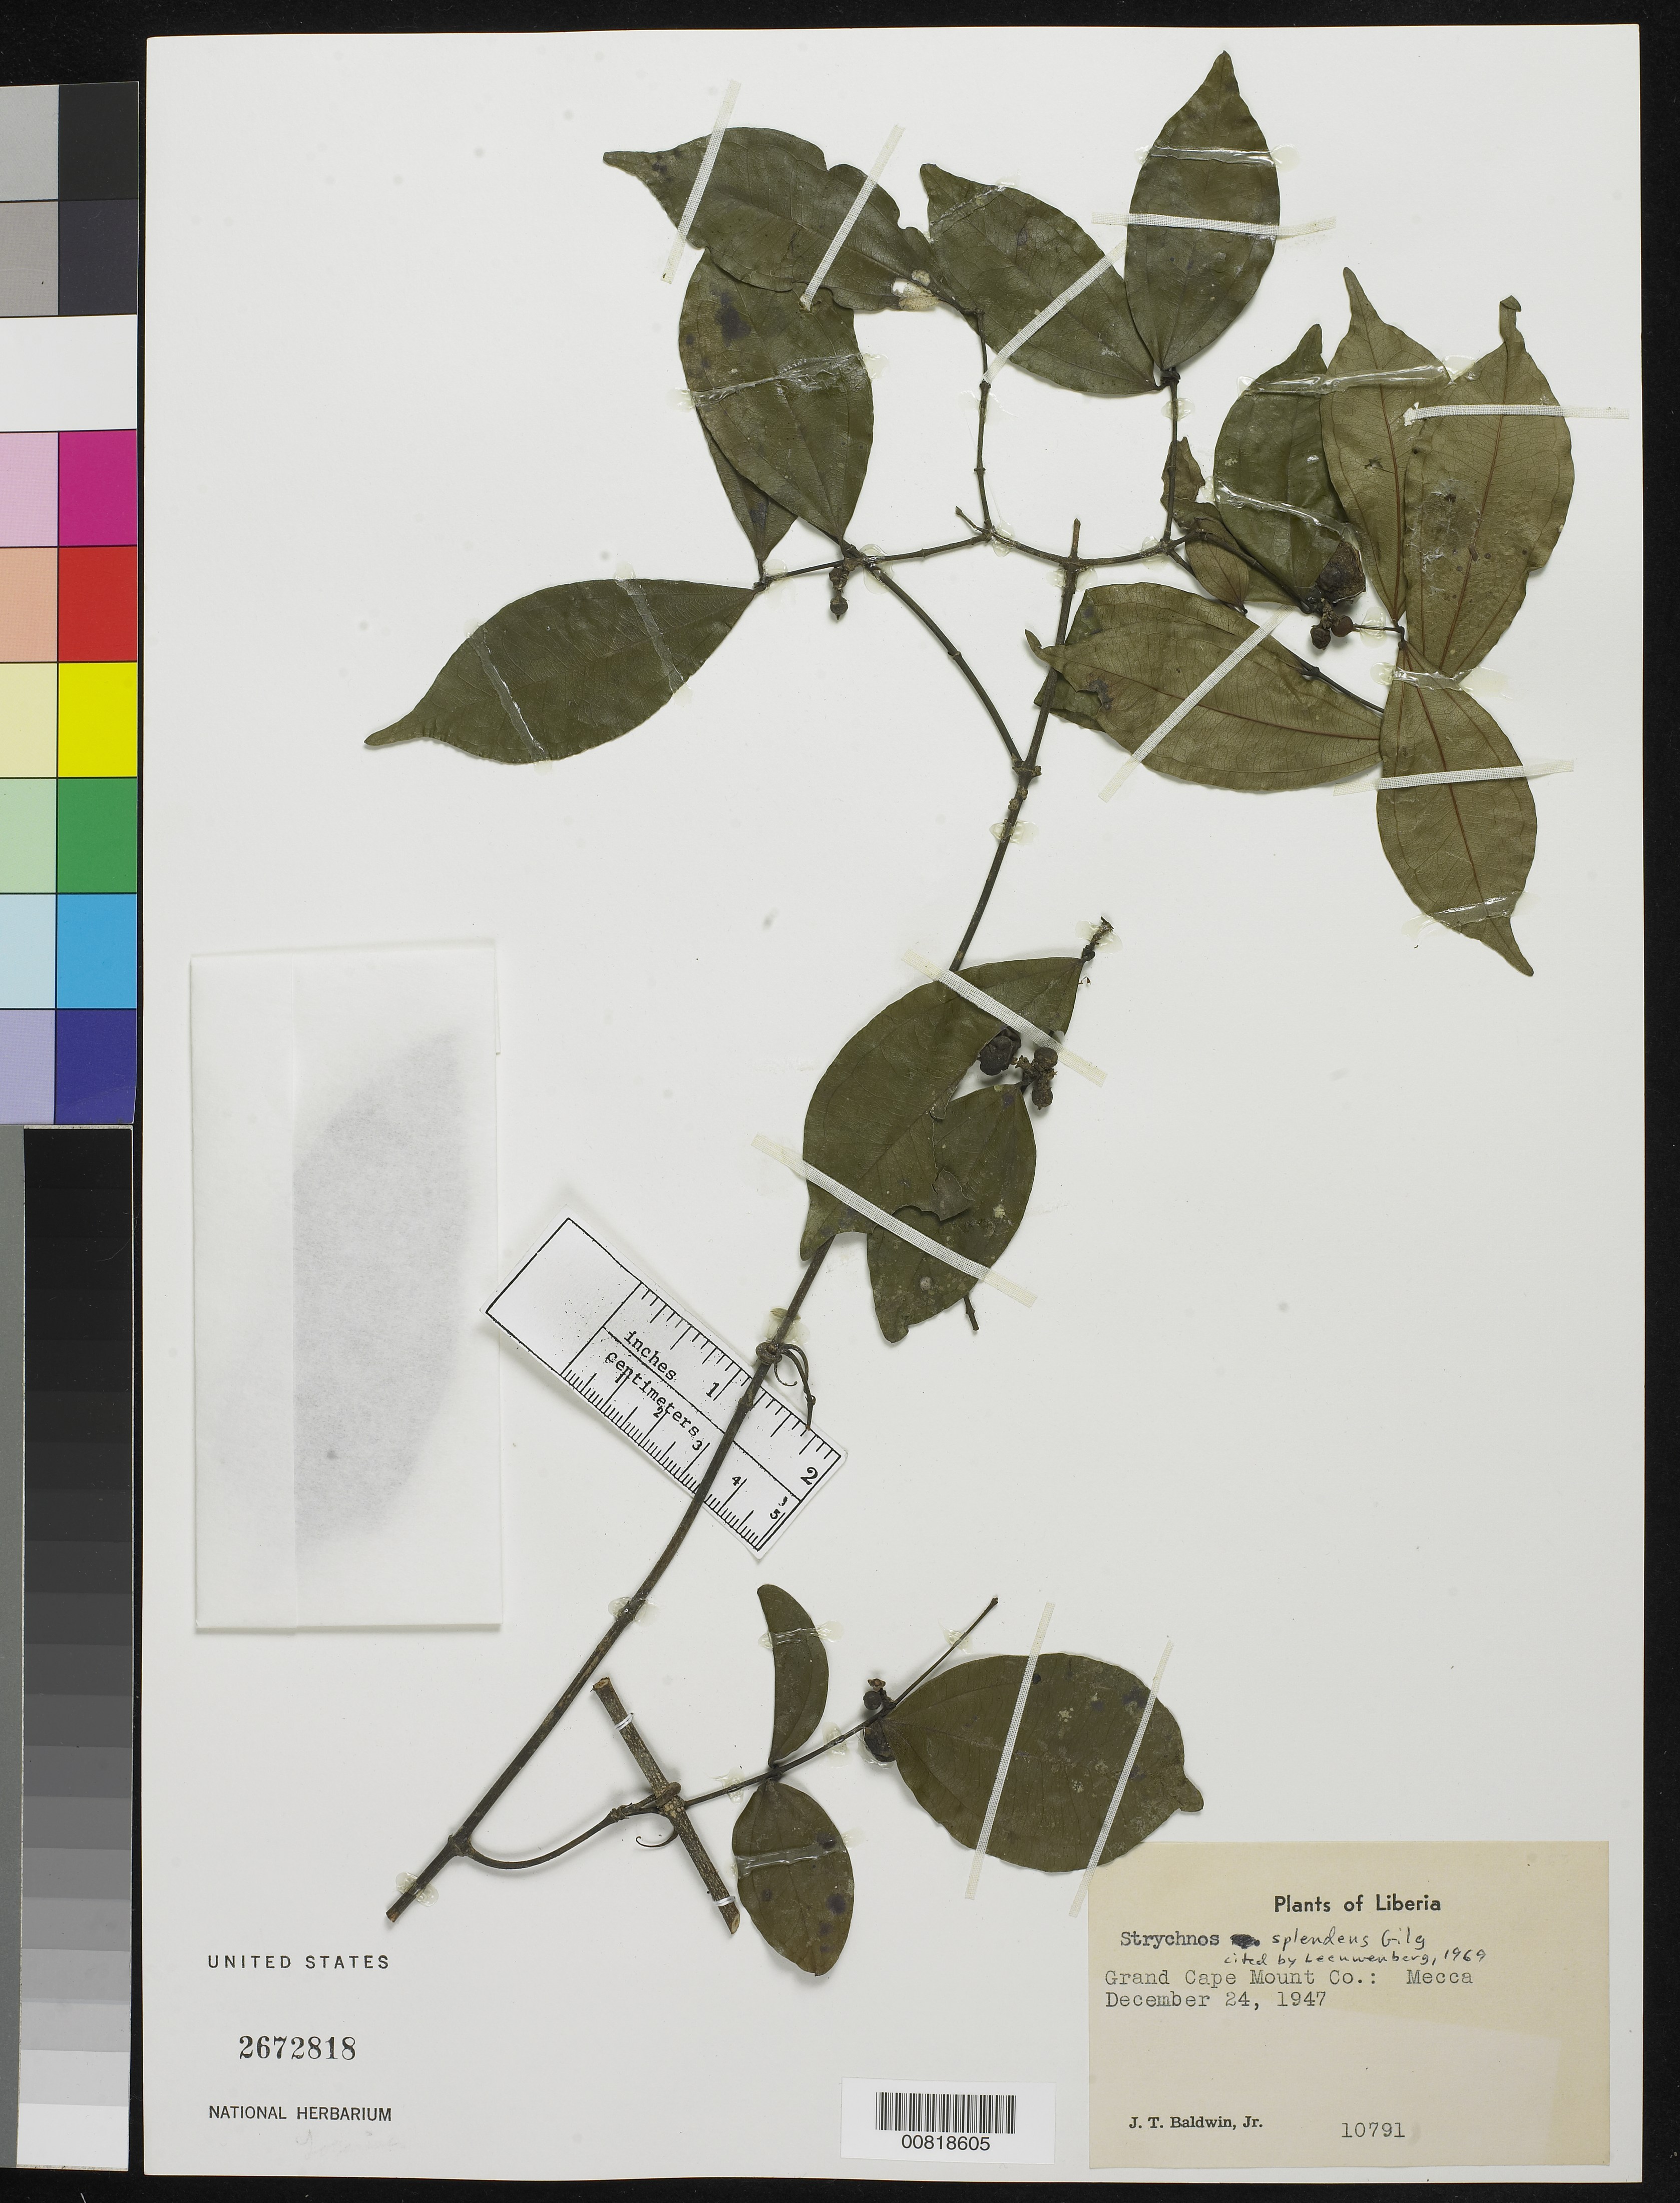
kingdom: Plantae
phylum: Tracheophyta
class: Magnoliopsida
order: Gentianales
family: Loganiaceae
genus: Strychnos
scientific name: Strychnos splendens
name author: Gilg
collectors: J. T. Baldwin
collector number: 10791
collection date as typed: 24 Dec 1947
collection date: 1947-12-24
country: Liberia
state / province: Grand Cape Mount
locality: Mecca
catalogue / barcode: US 2672818